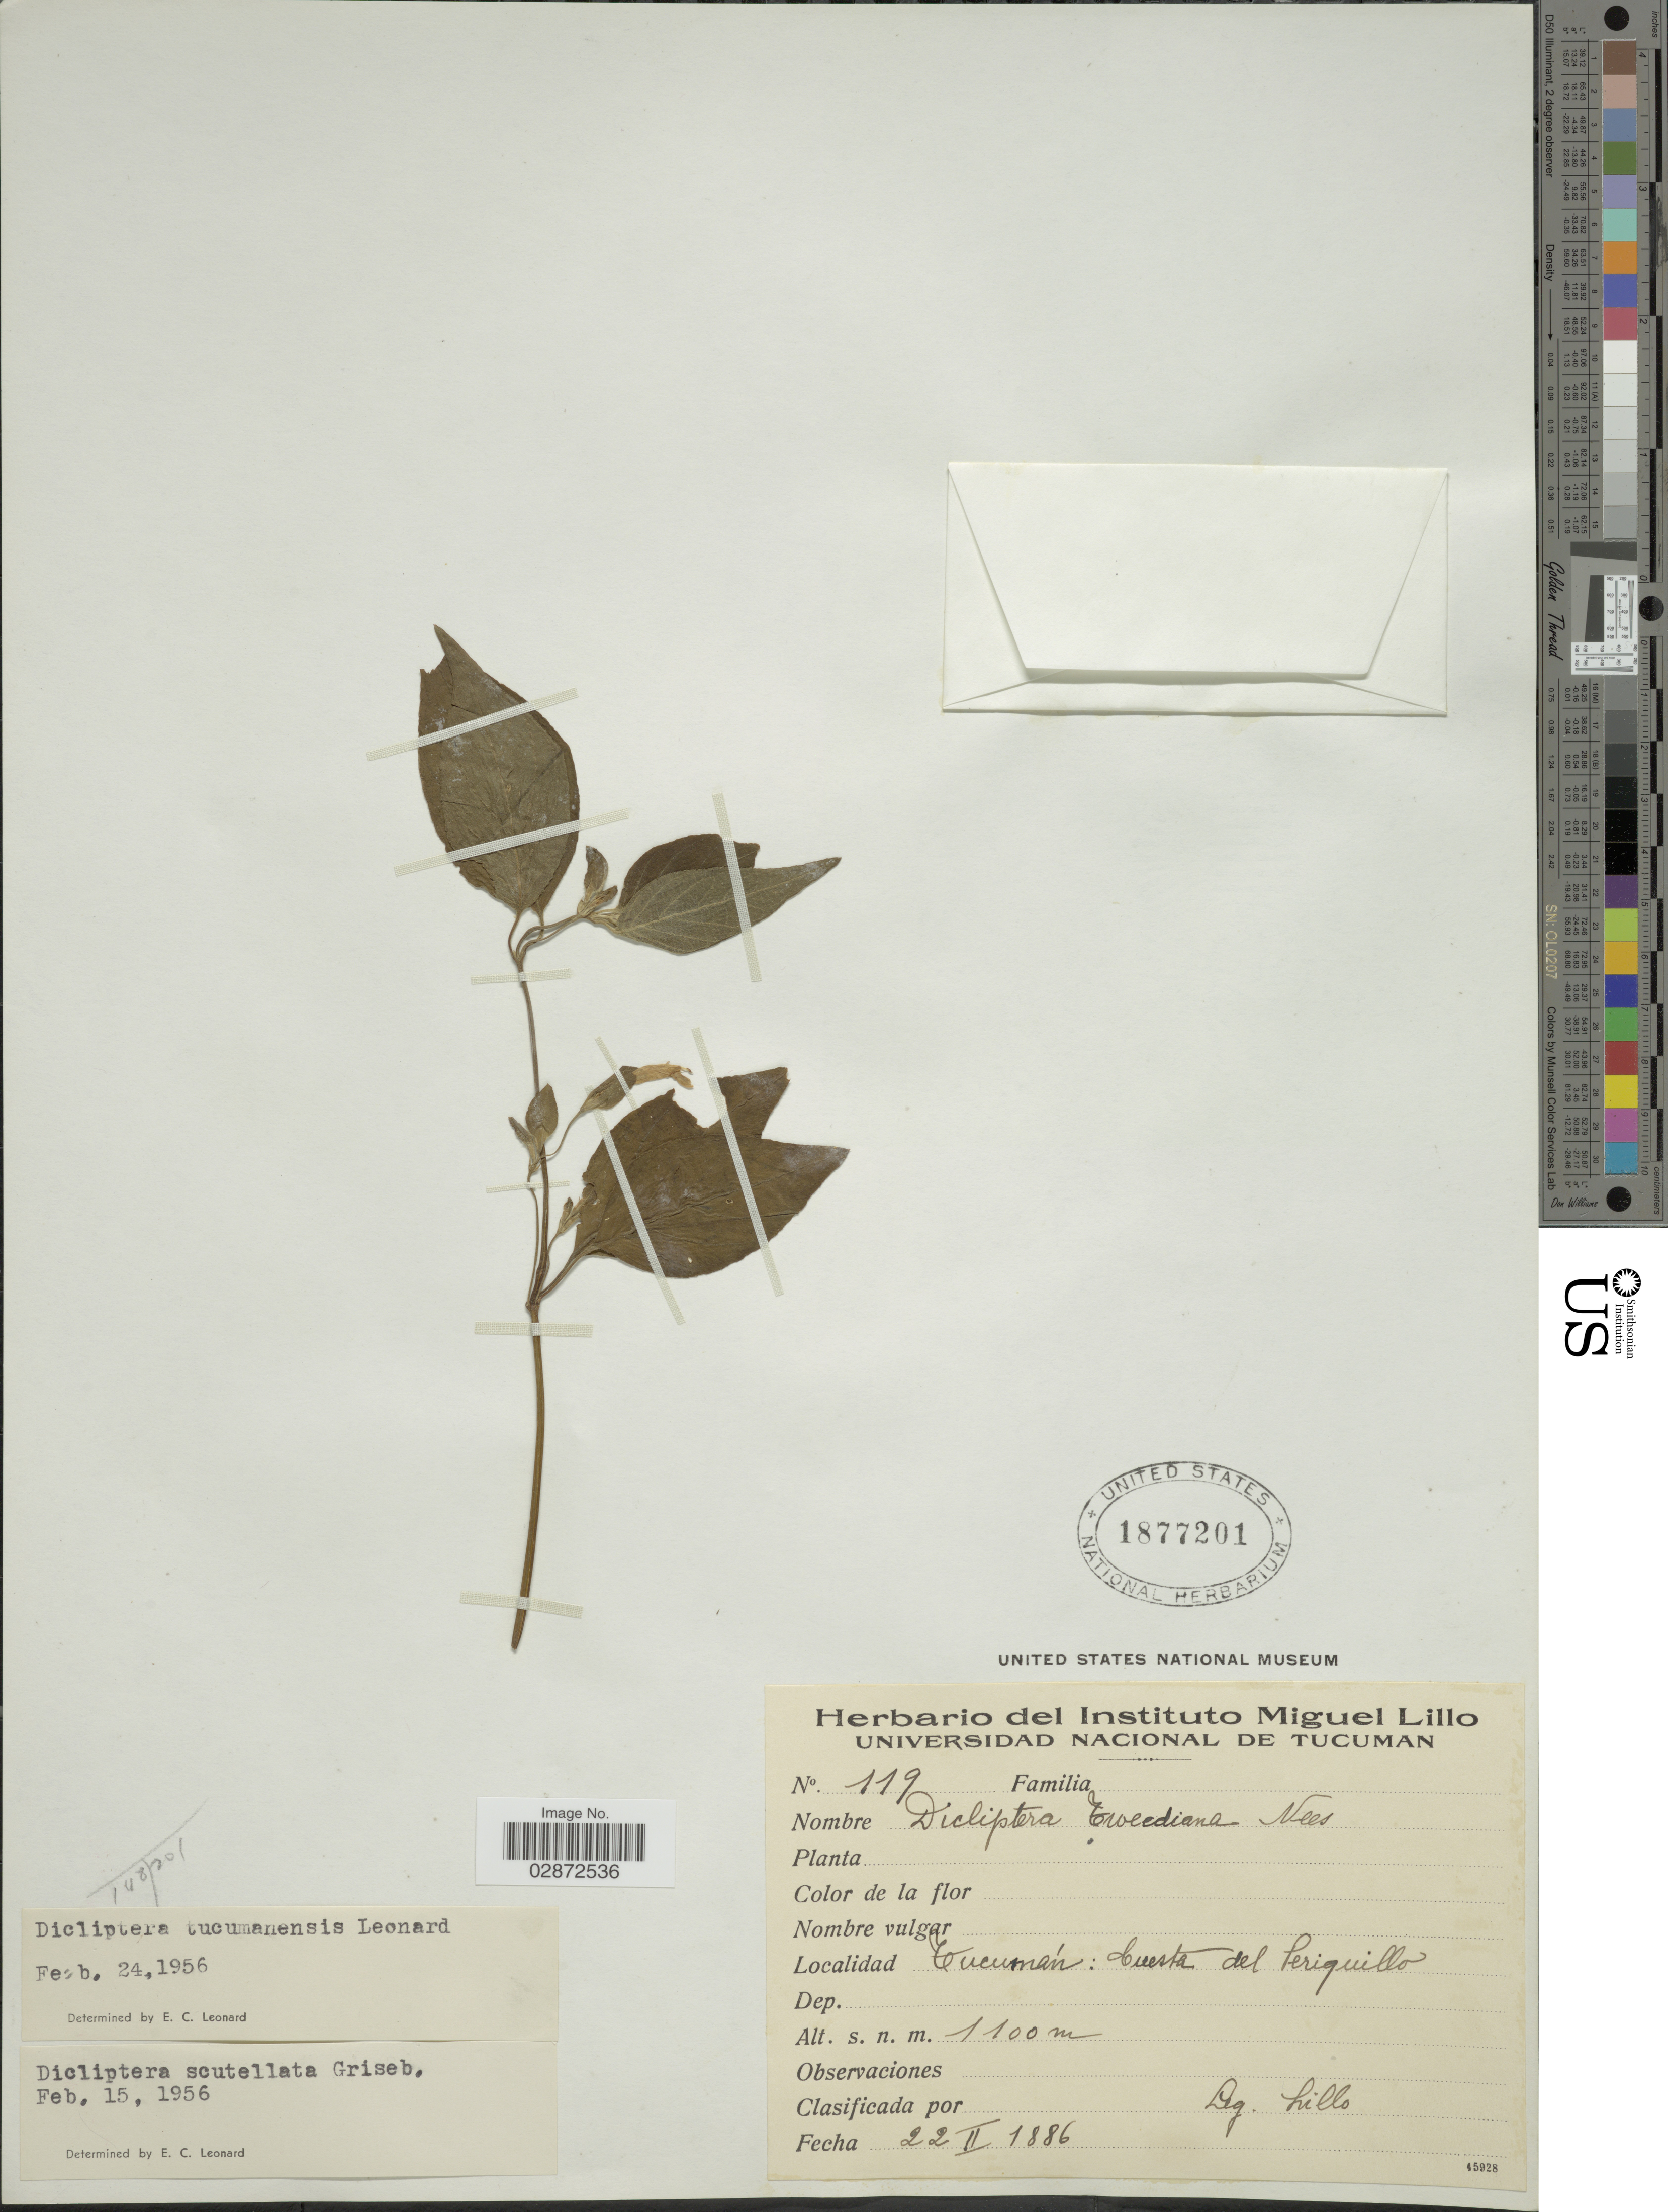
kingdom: Plantae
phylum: Tracheophyta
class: Magnoliopsida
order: Lamiales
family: Acanthaceae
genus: Dicliptera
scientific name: Dicliptera squarrosa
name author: Nees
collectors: M. Lillo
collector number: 119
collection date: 1886-02-22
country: Argentina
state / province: Tucuman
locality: Tucumán: Cuesta del Periquillo.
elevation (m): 1100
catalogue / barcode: US 1877201